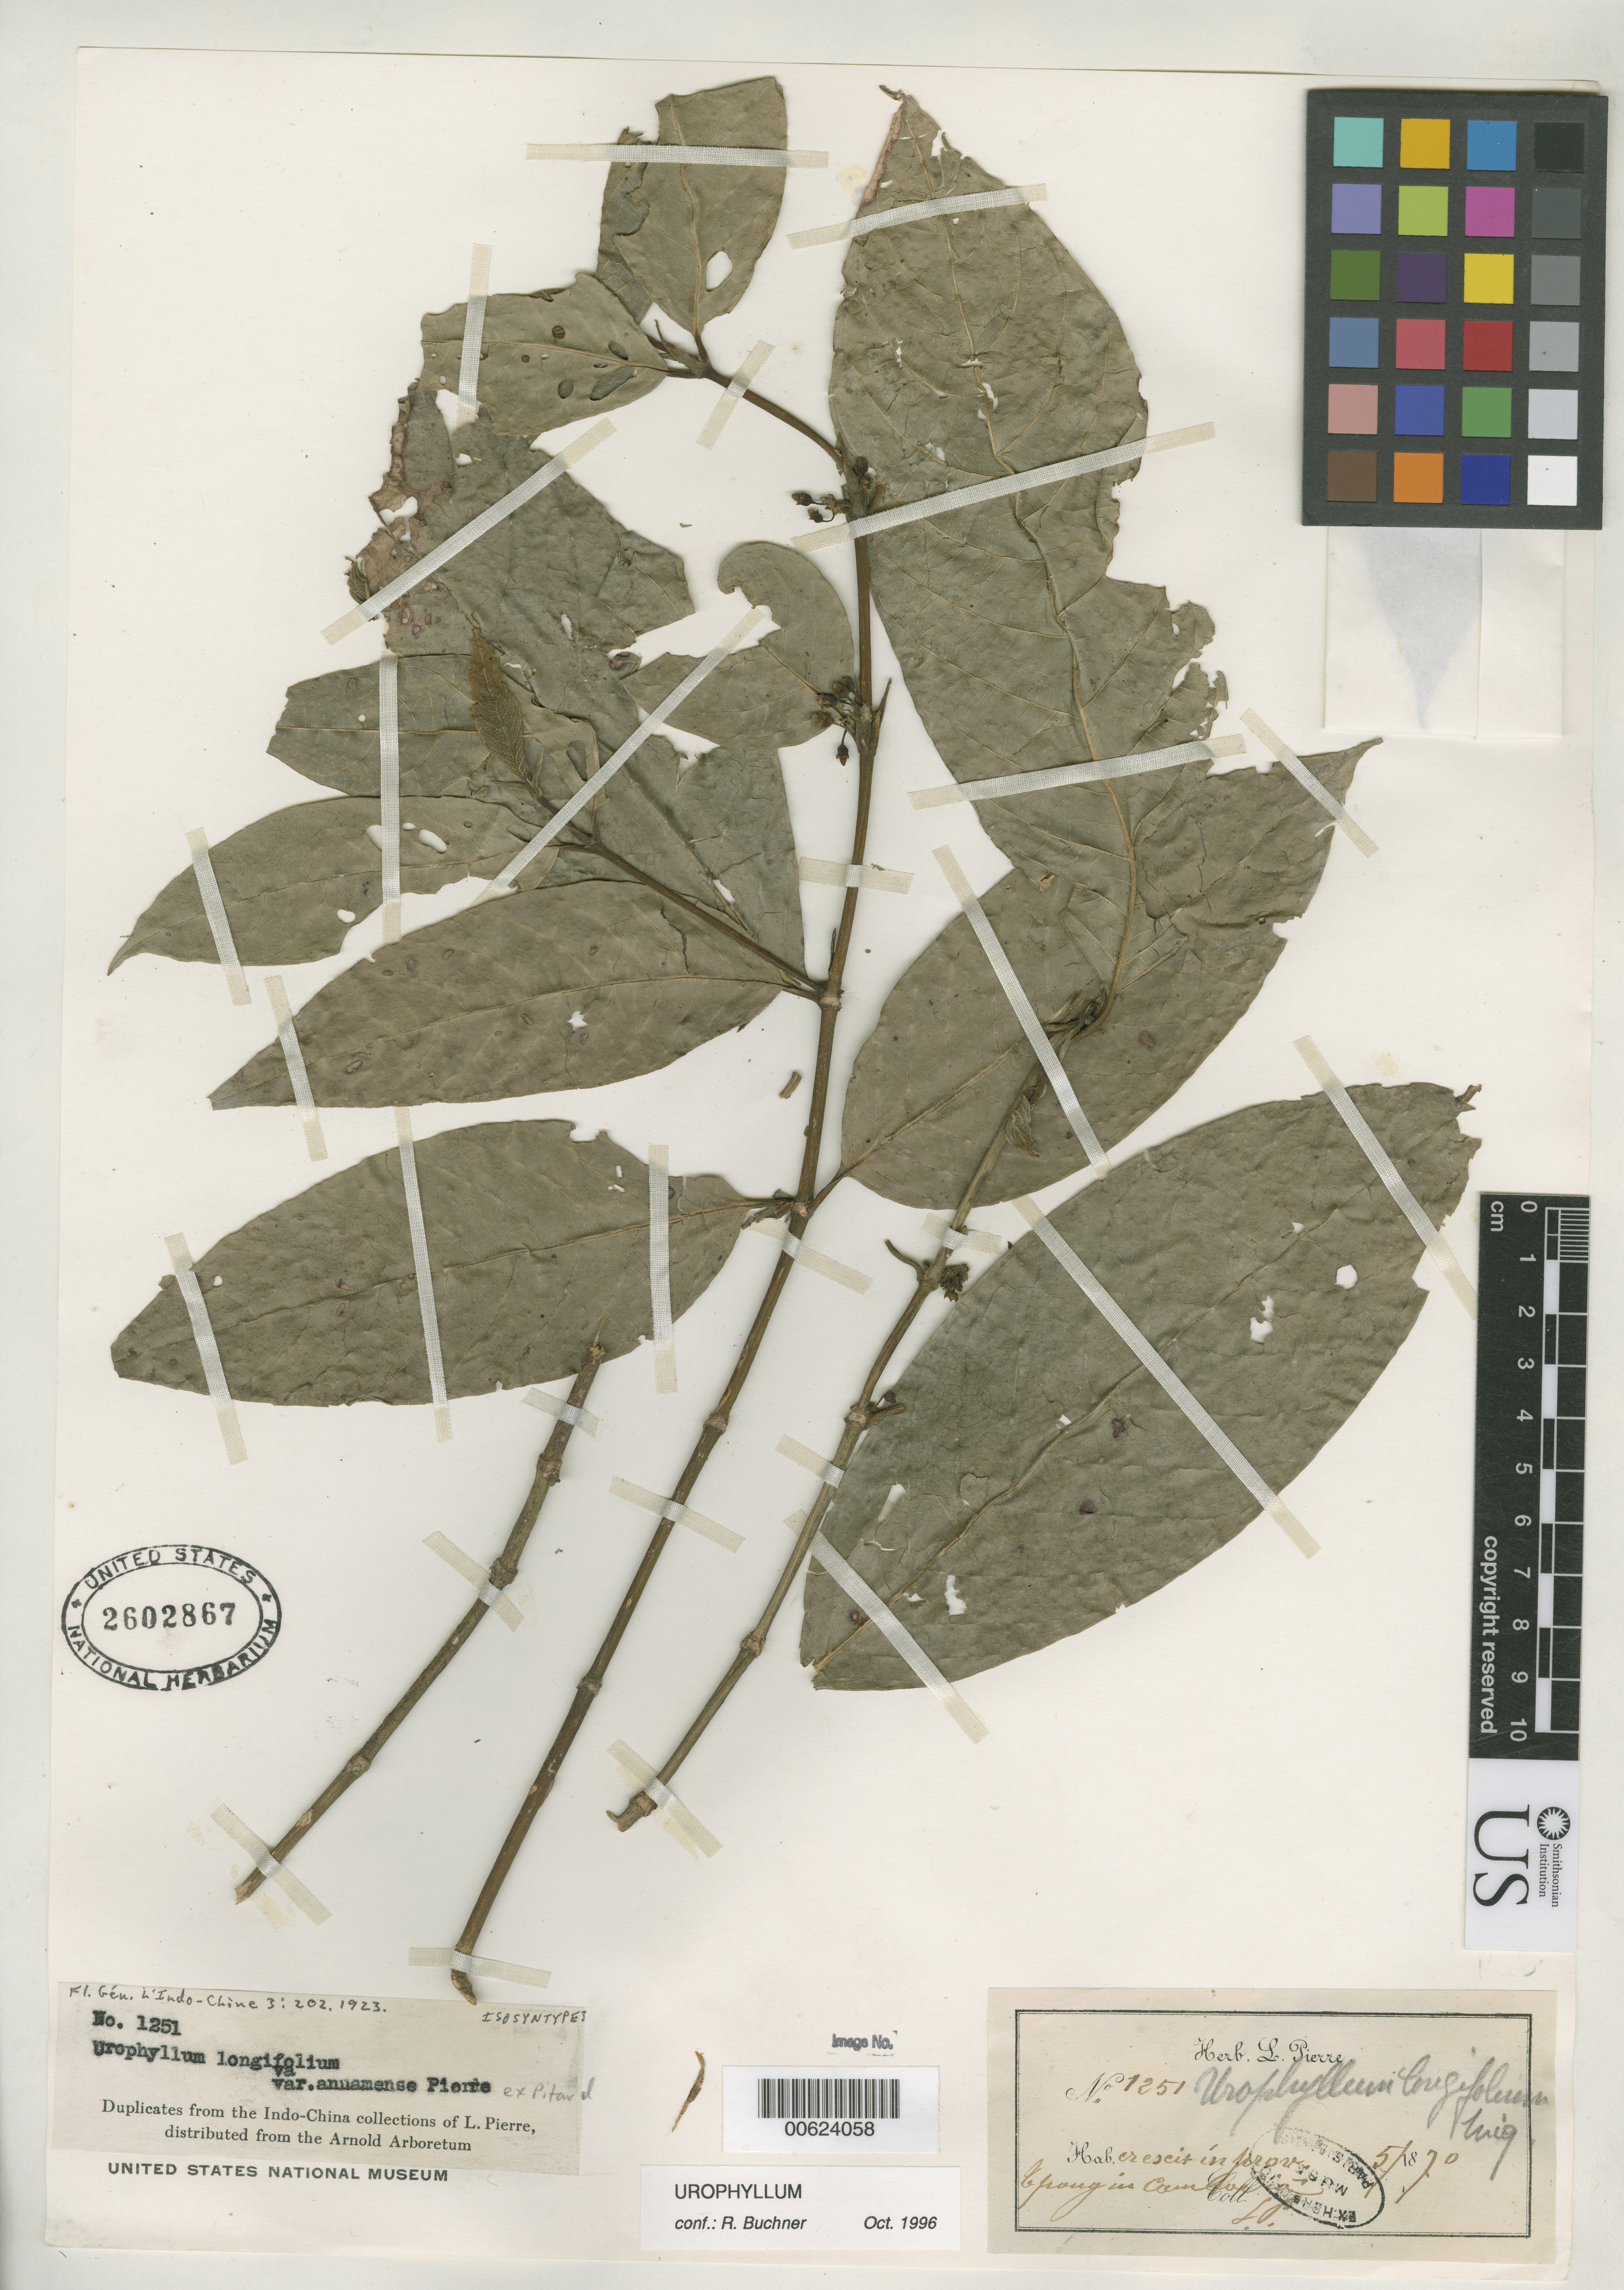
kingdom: Plantae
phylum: Tracheophyta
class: Magnoliopsida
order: Gentianales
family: Rubiaceae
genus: Urophyllum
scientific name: Urophyllum longifolium var. annamense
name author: Pierre ex Pit.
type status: Possible Isosyntype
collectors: J. Pierre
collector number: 1251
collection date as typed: May 1870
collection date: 1870-05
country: Vietnam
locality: Crescit in Prov. Cpoug in Cambodia.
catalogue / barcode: US 2602867